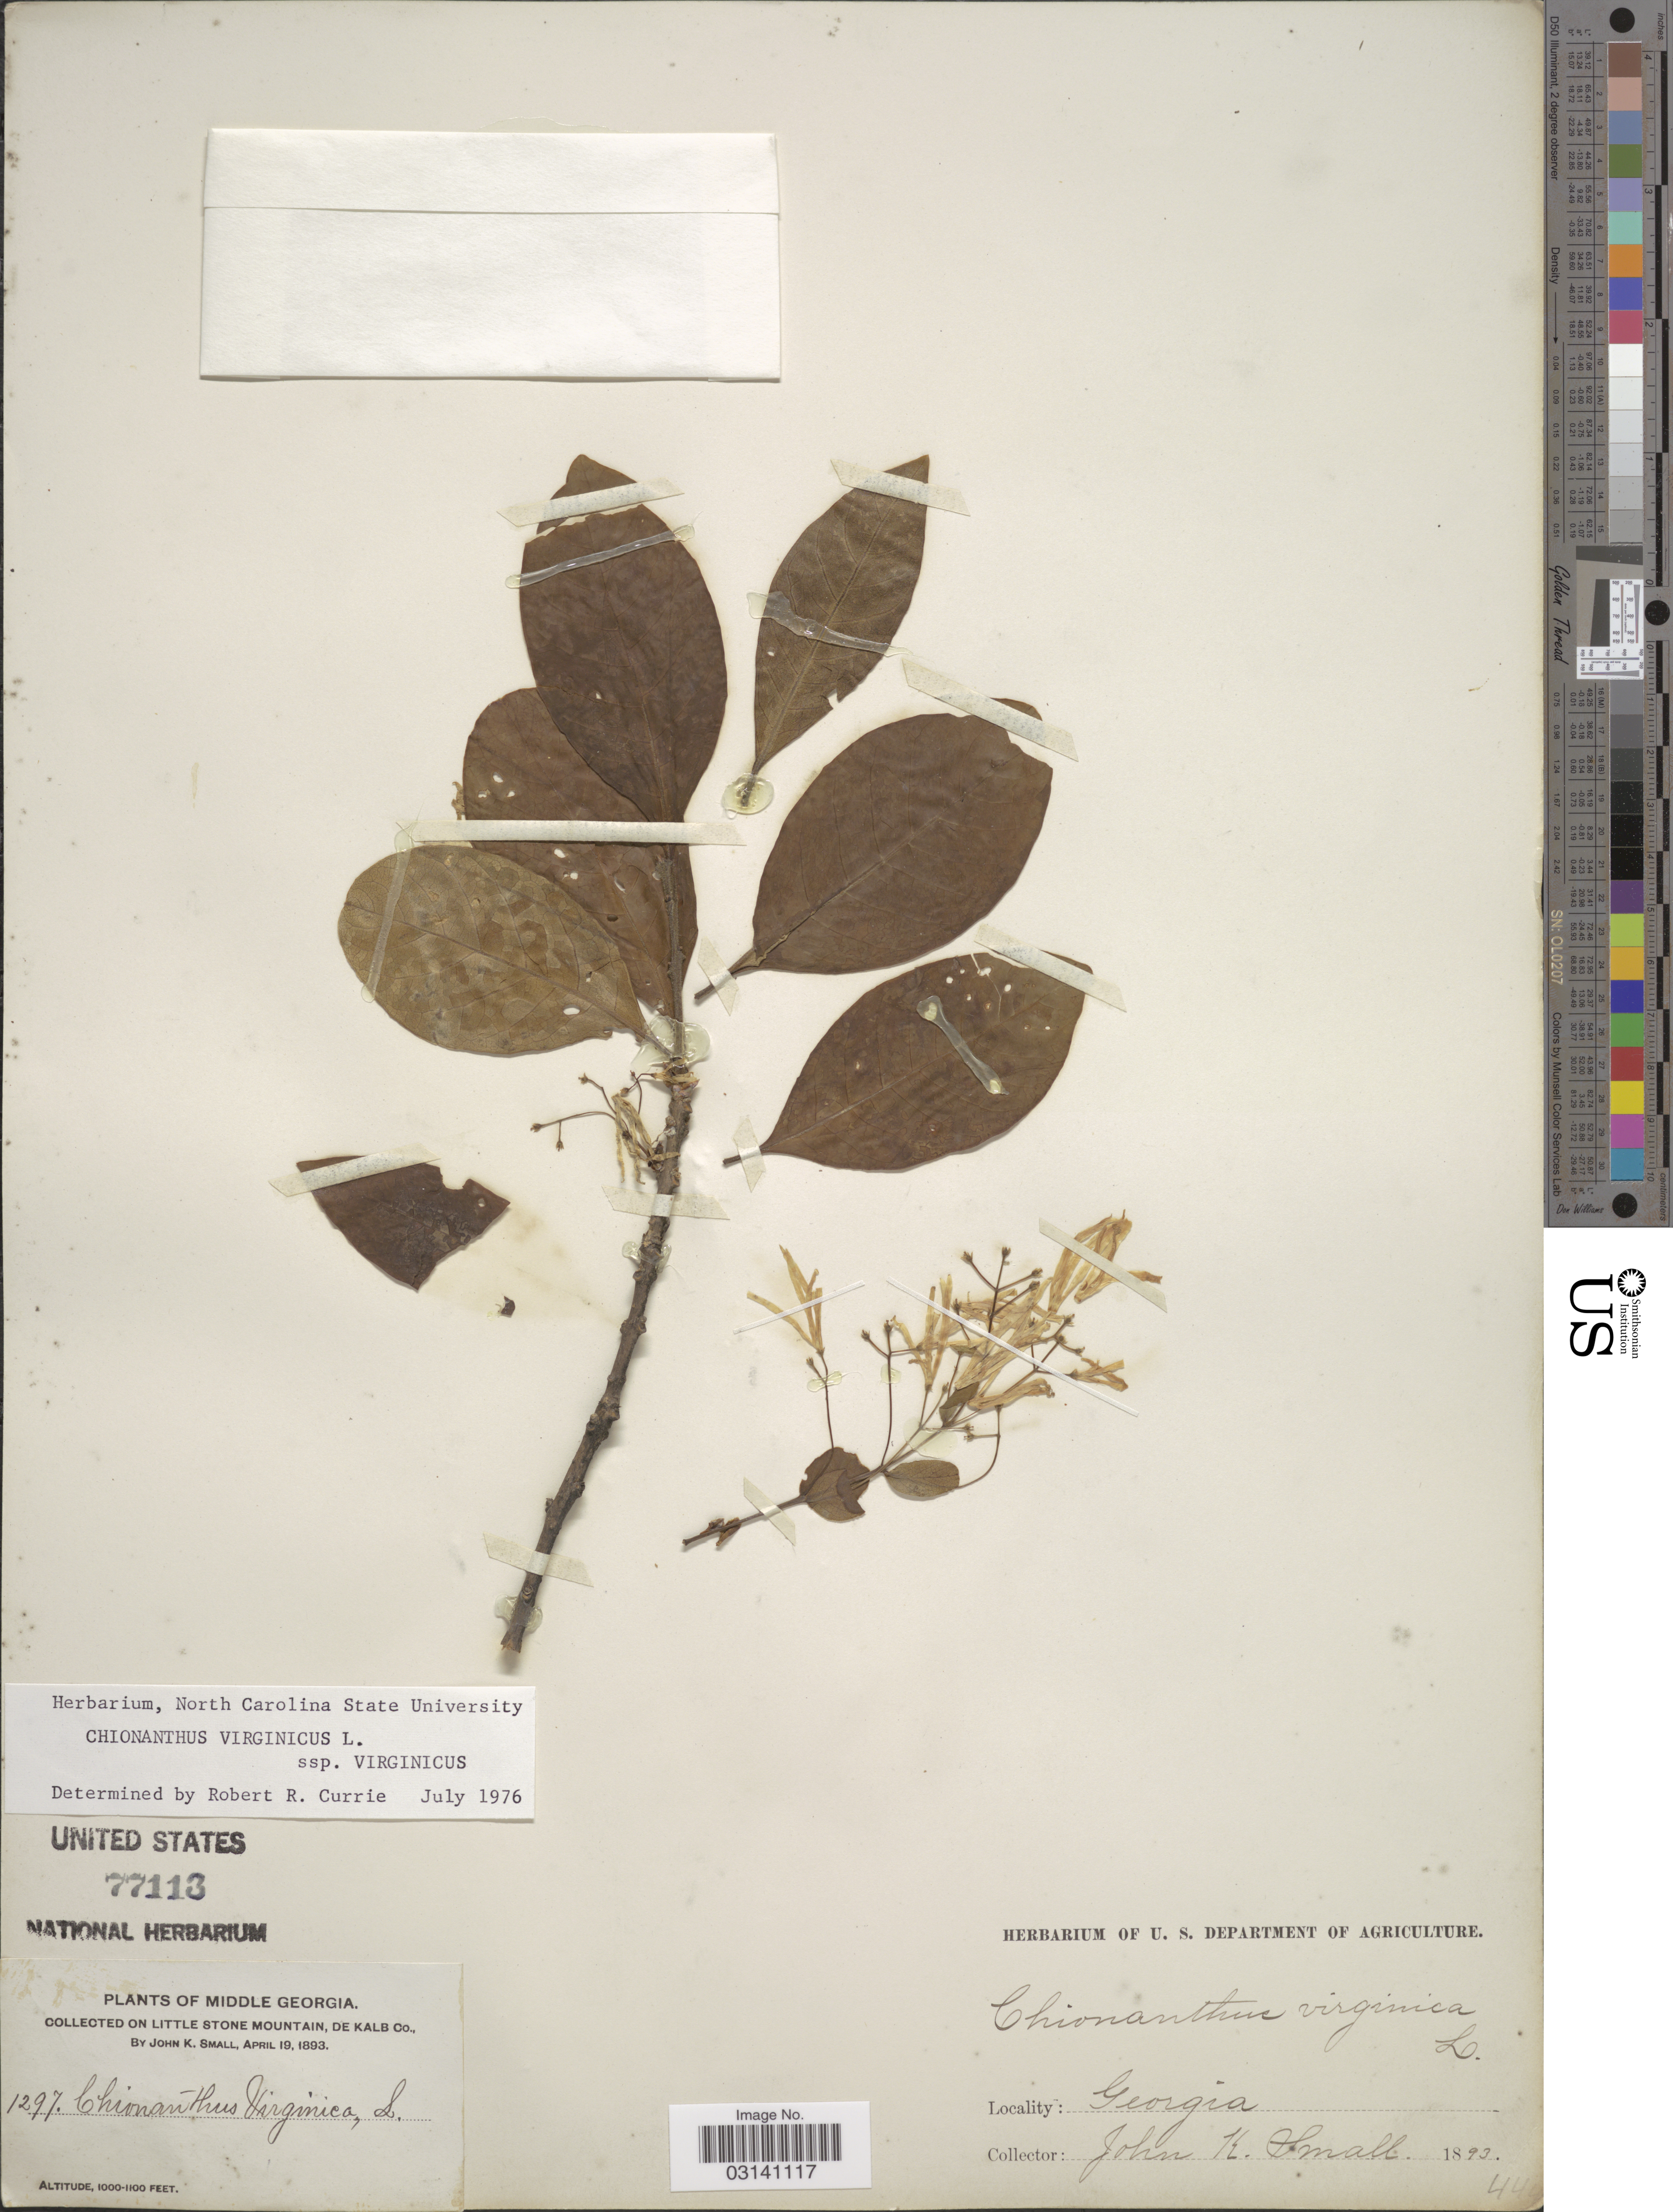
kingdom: Plantae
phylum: Tracheophyta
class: Magnoliopsida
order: Lamiales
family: Oleaceae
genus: Chionanthus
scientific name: Chionanthus virginicus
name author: L.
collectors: J. K. Small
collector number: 1297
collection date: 1893-04-19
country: United States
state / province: Georgia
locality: Middle Georgia. Little Stone Mountain, De Kalb Co.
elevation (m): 305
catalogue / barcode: US 77113